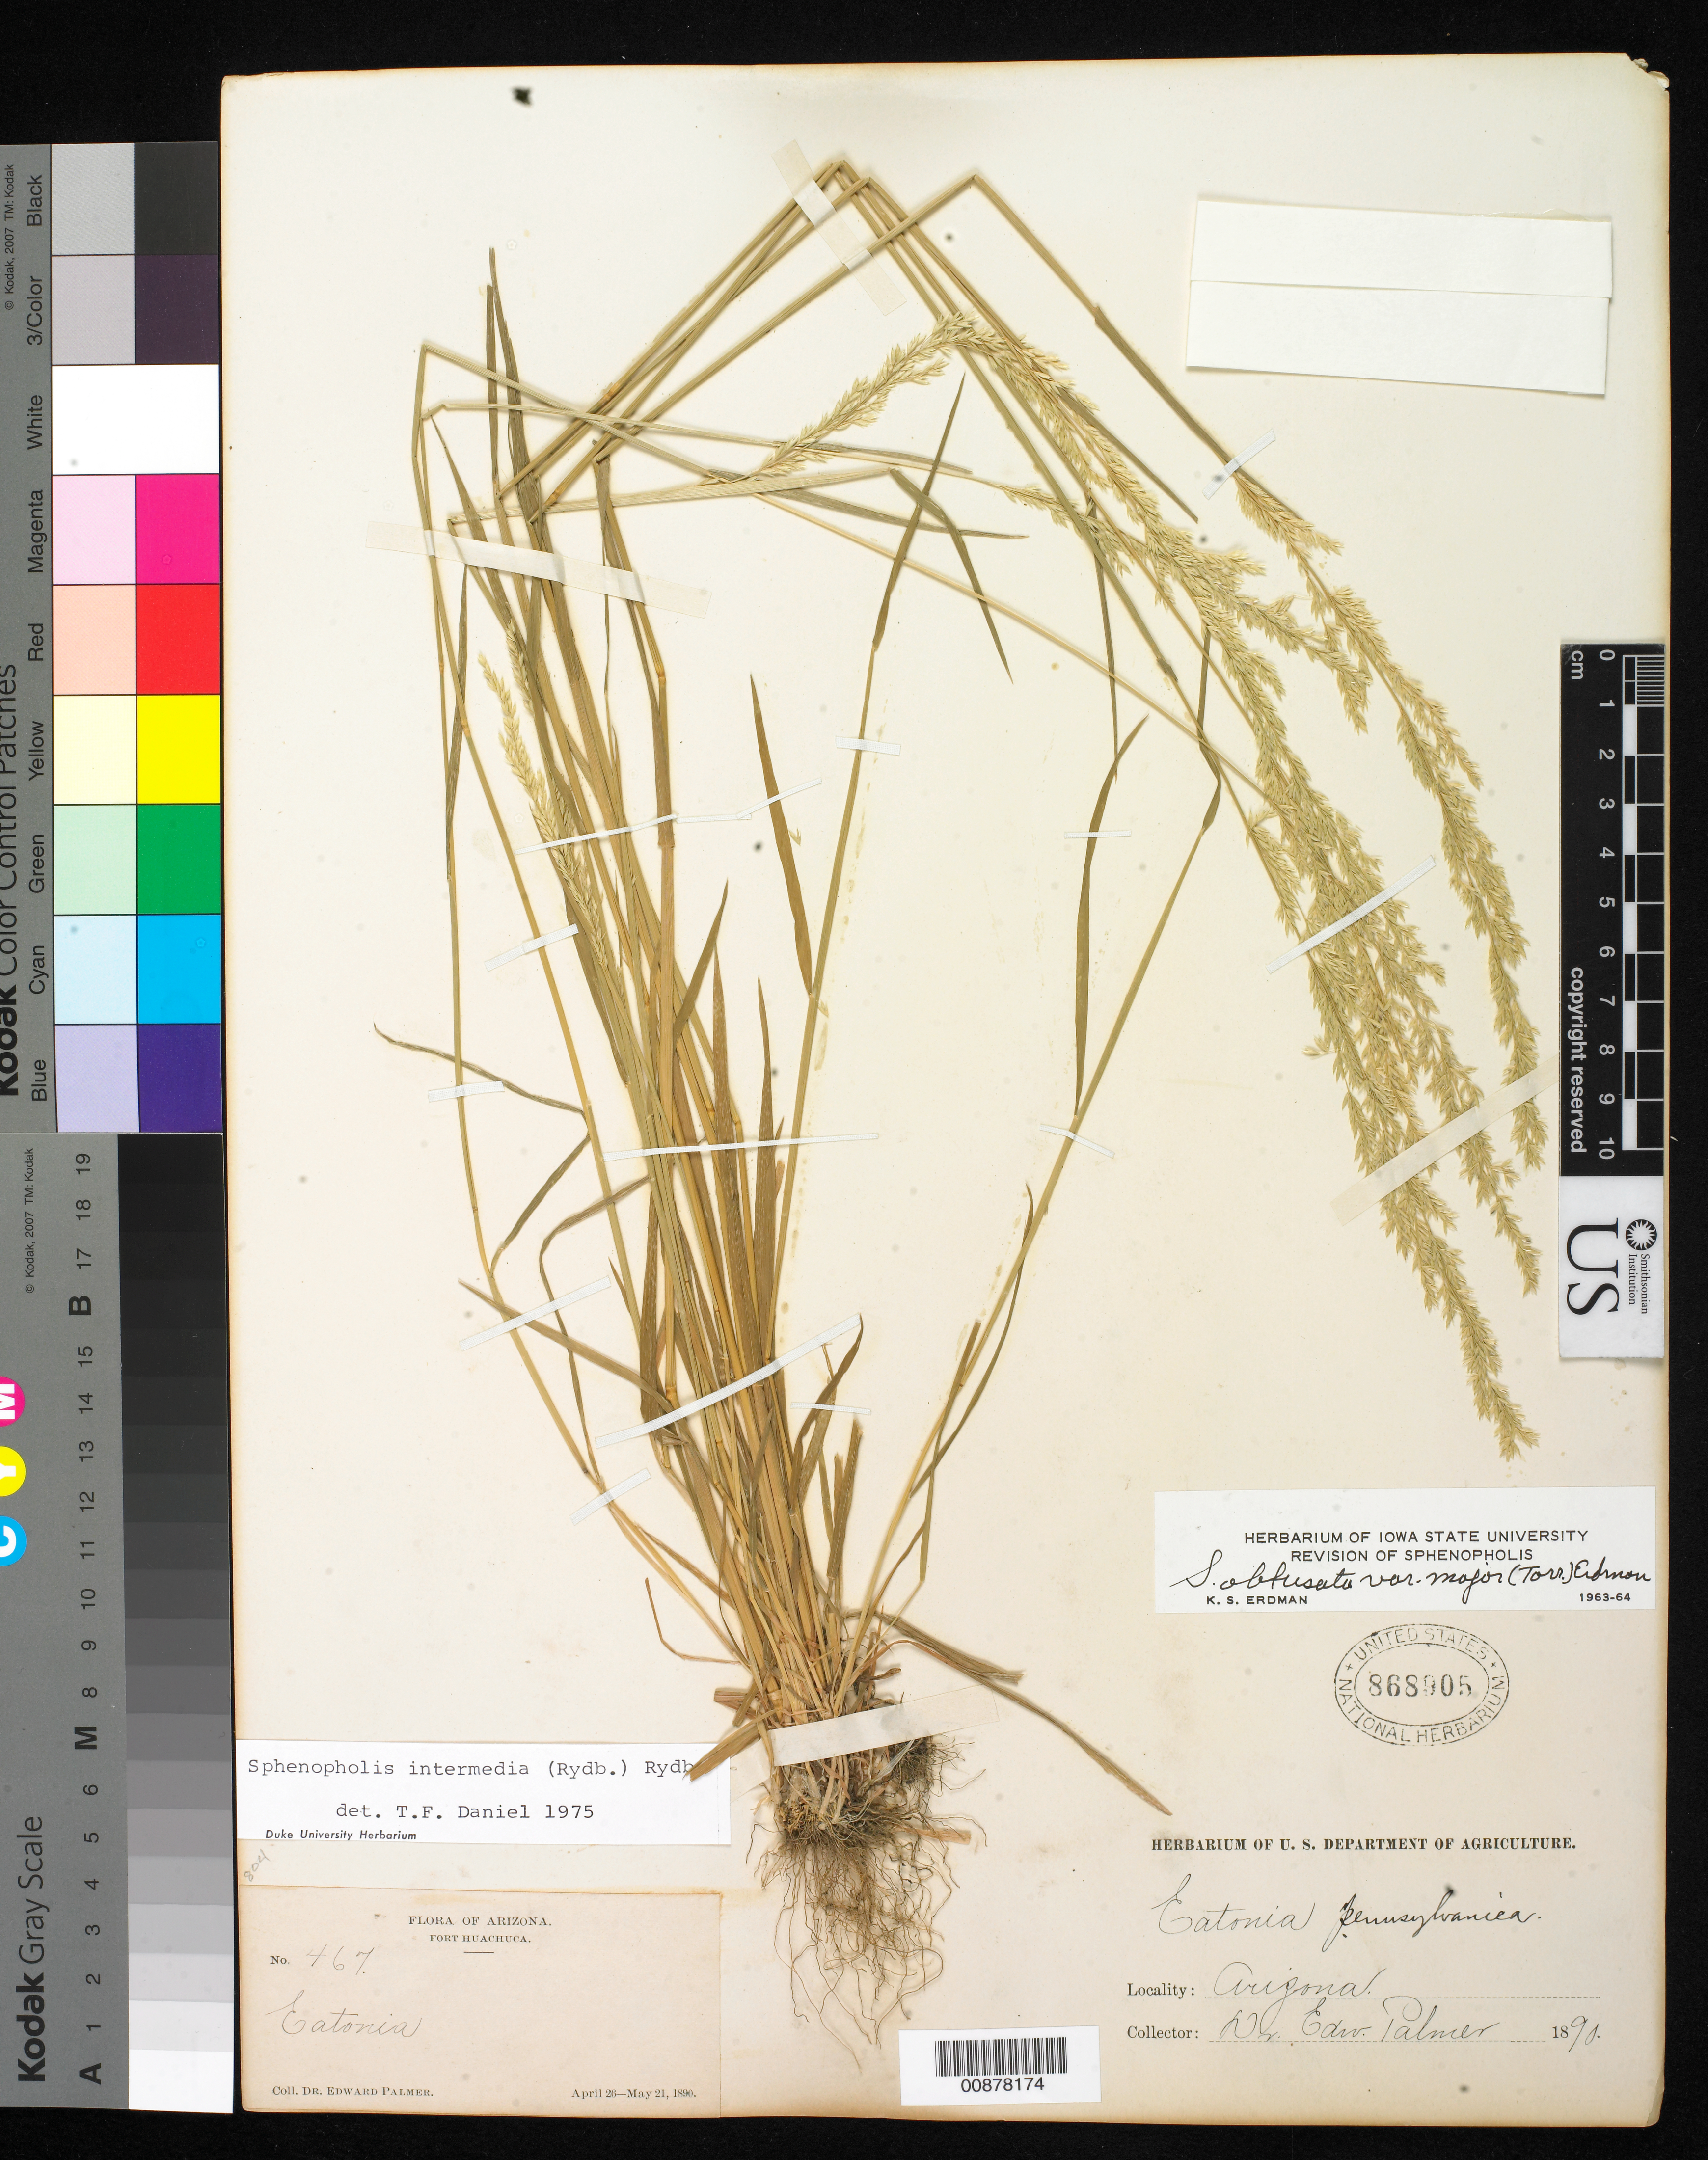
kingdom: Plantae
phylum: Tracheophyta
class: Liliopsida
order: Poales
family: Poaceae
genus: Sphenopholis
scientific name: Sphenopholis intermedia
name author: (Rydb.) Rydb.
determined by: Daniel, Thomas F.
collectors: E. Palmer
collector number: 467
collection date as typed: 26 Apr 1890 to 21 May 1890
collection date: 1890-04-26/1890-05-21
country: United States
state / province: Arizona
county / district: Cochise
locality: Fort Huachuca.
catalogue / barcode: US 868905